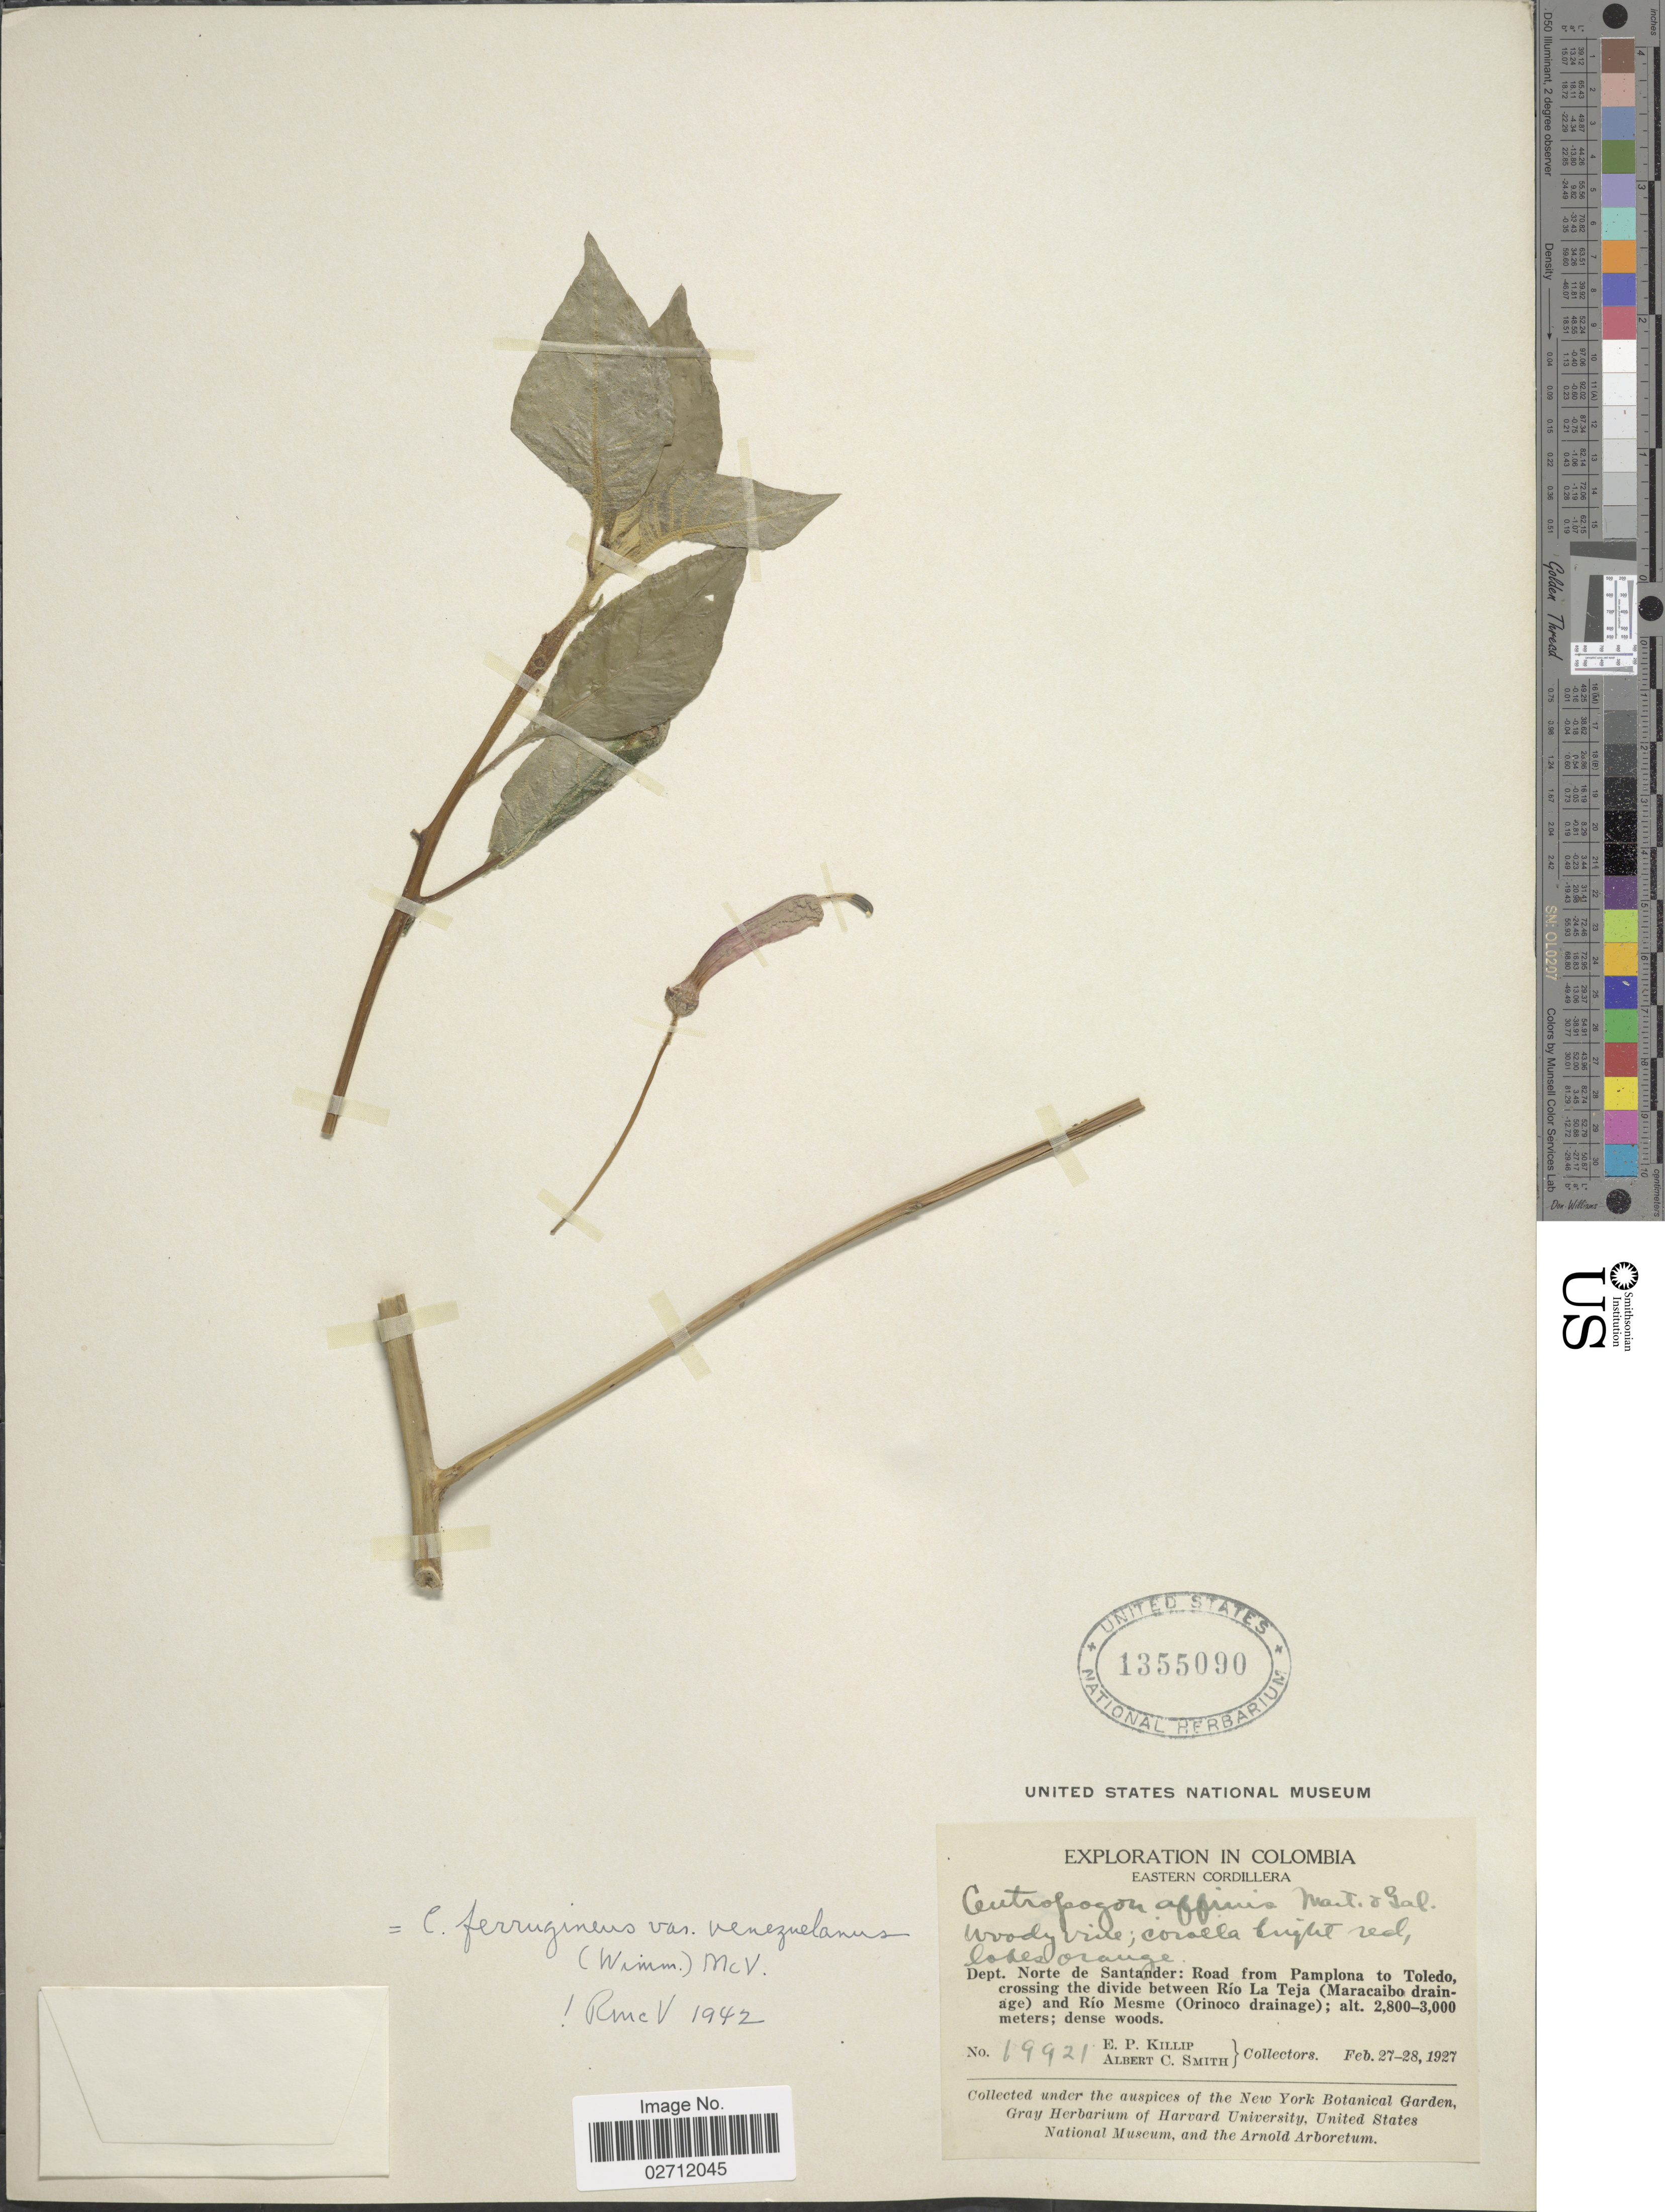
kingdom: Plantae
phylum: Tracheophyta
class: Magnoliopsida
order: Asterales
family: Campanulaceae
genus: Centropogon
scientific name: Centropogon ferrugineus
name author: (L. f.) Gleason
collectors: E. P. Killip & A. C. Smith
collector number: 19921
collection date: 1927-02-27/1927-02-28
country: Colombia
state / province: Norte de Santander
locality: Eastern Cordillera, Road from Pamplona to Toledo, crossing the divide between Rio La Teja (Maracaibo drainage) and Rio Mesme (Orinoco drainage).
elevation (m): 2800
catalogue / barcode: US 1355090